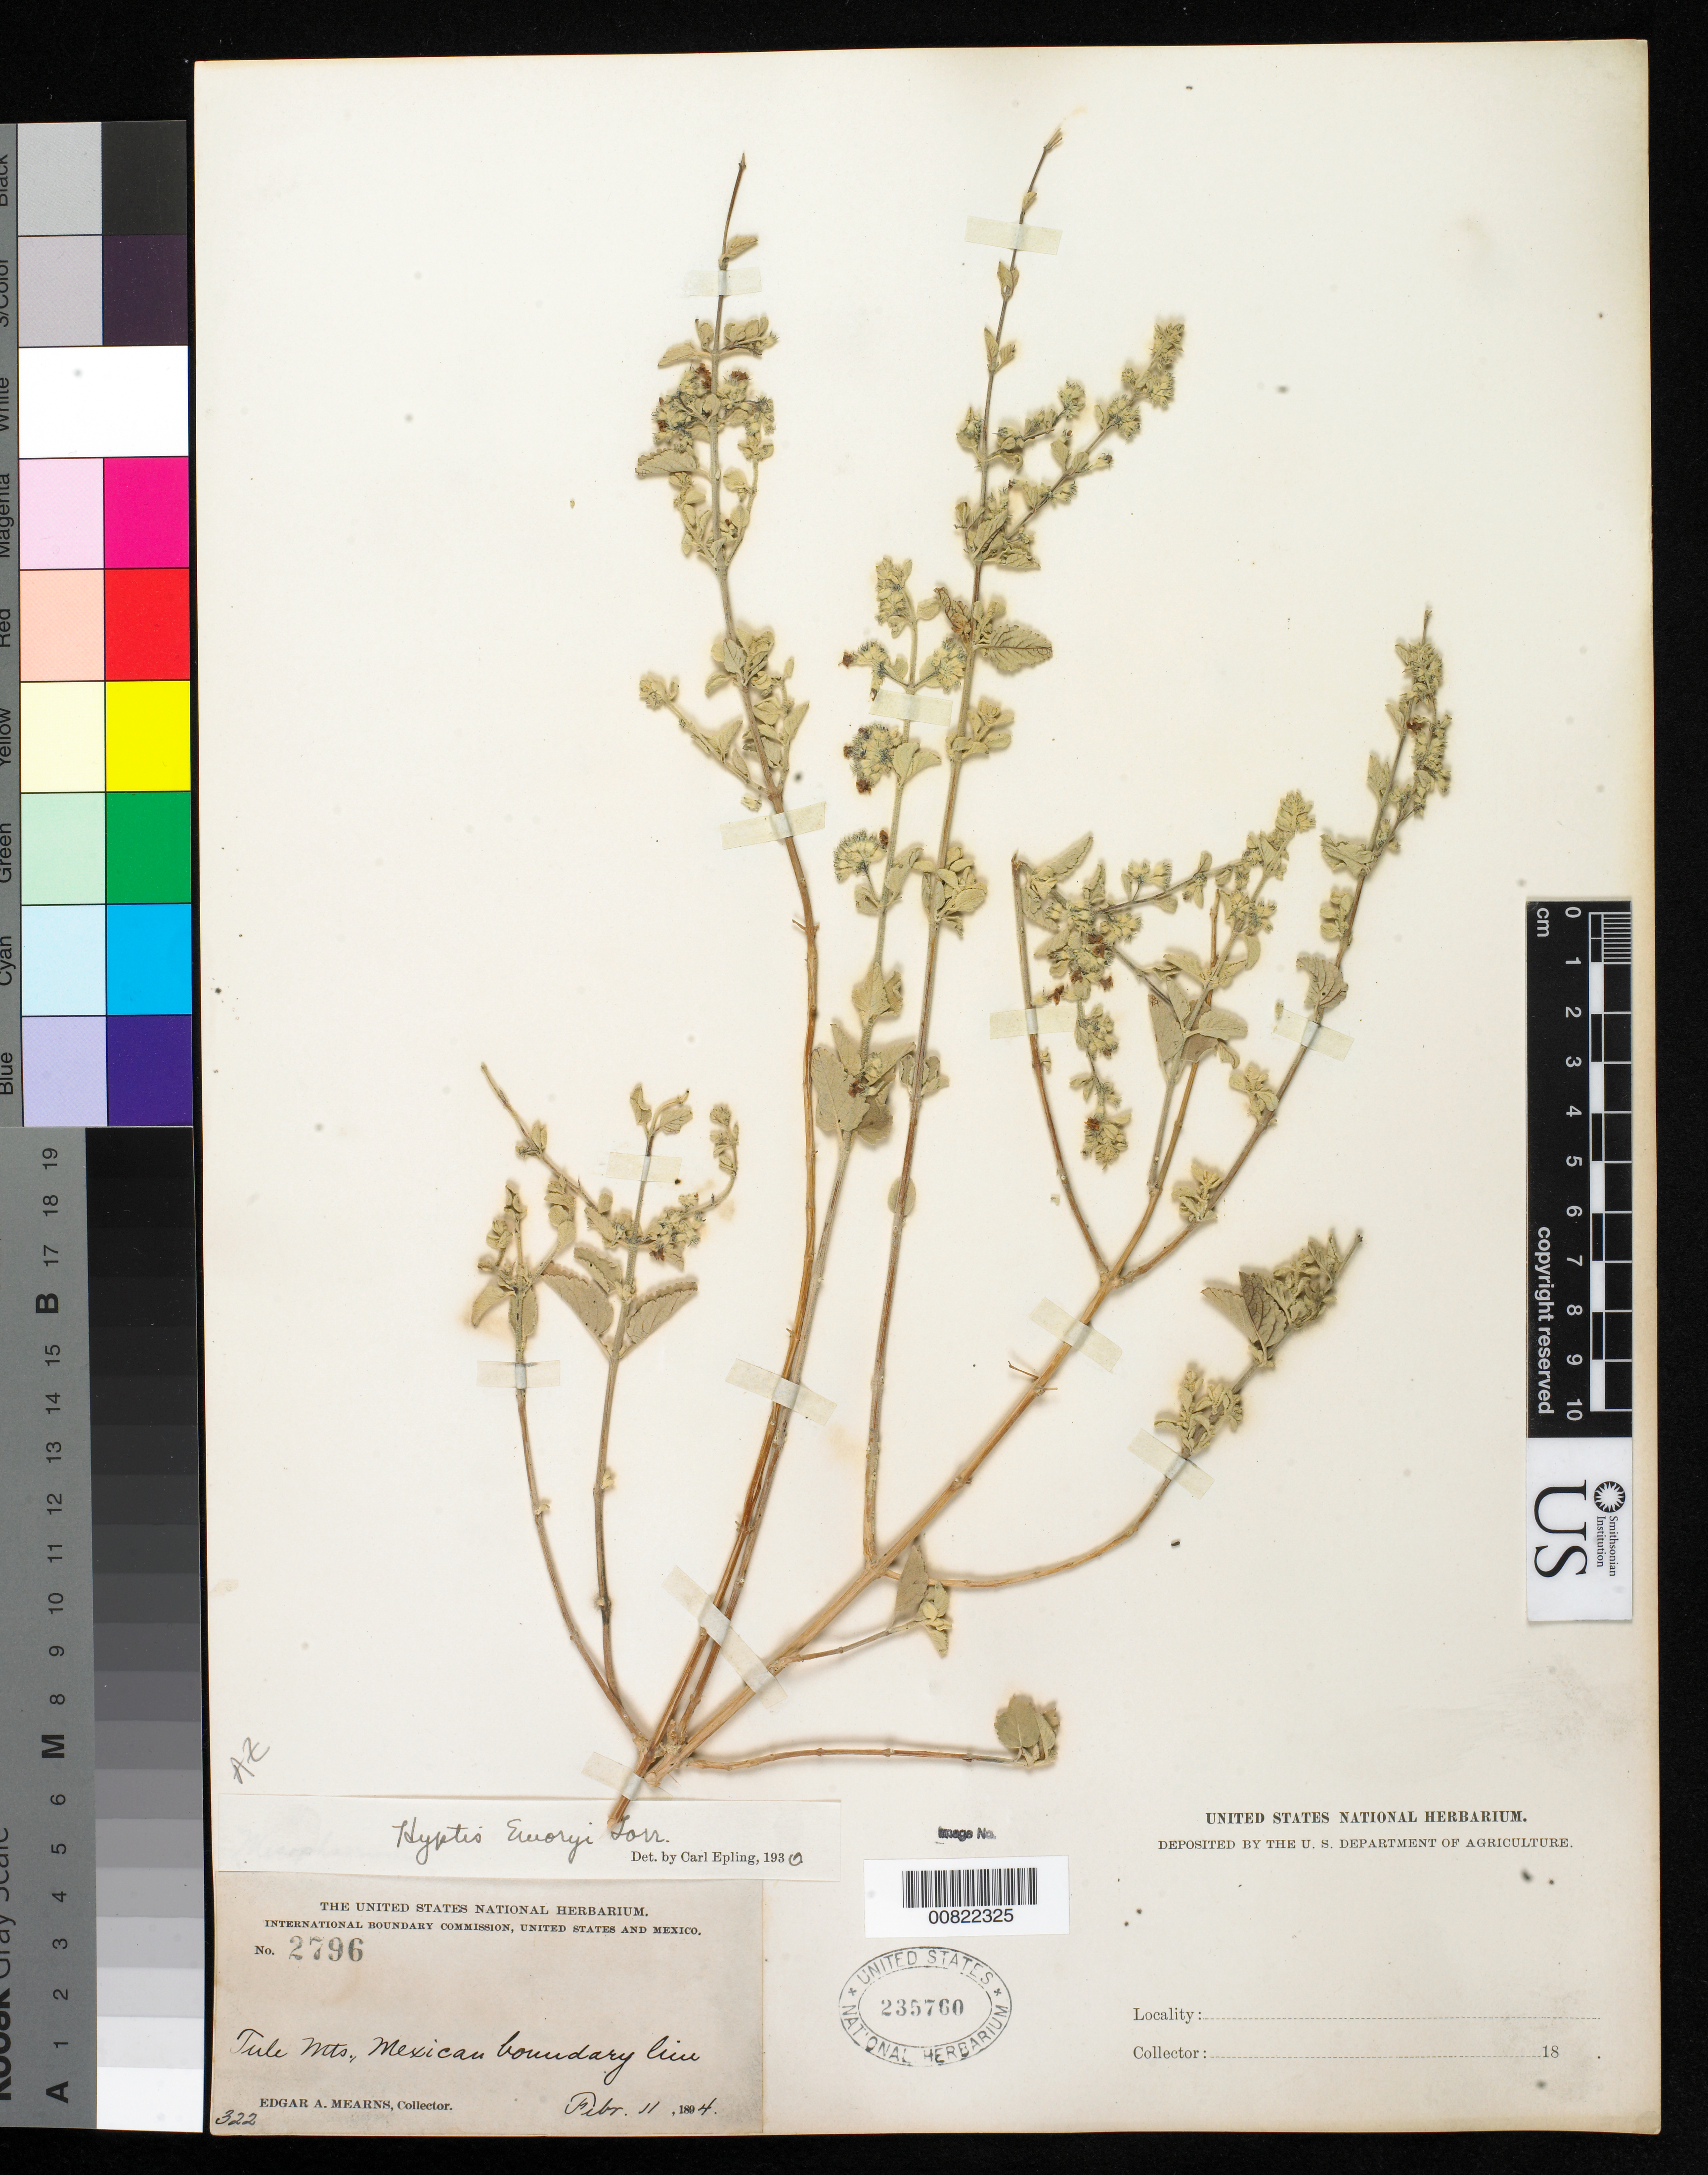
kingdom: Plantae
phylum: Tracheophyta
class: Magnoliopsida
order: Lamiales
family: Lamiaceae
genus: Condea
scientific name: Condea emoryi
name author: (Torr.) Harley & J.F.B. Pastore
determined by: Epling, C. C.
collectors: E. A. Mearns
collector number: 2796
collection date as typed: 11 Feb 1894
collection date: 1894-02-11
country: United States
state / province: Arizona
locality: Tule Mts., Mexican Boundary Line.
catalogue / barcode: US 235760